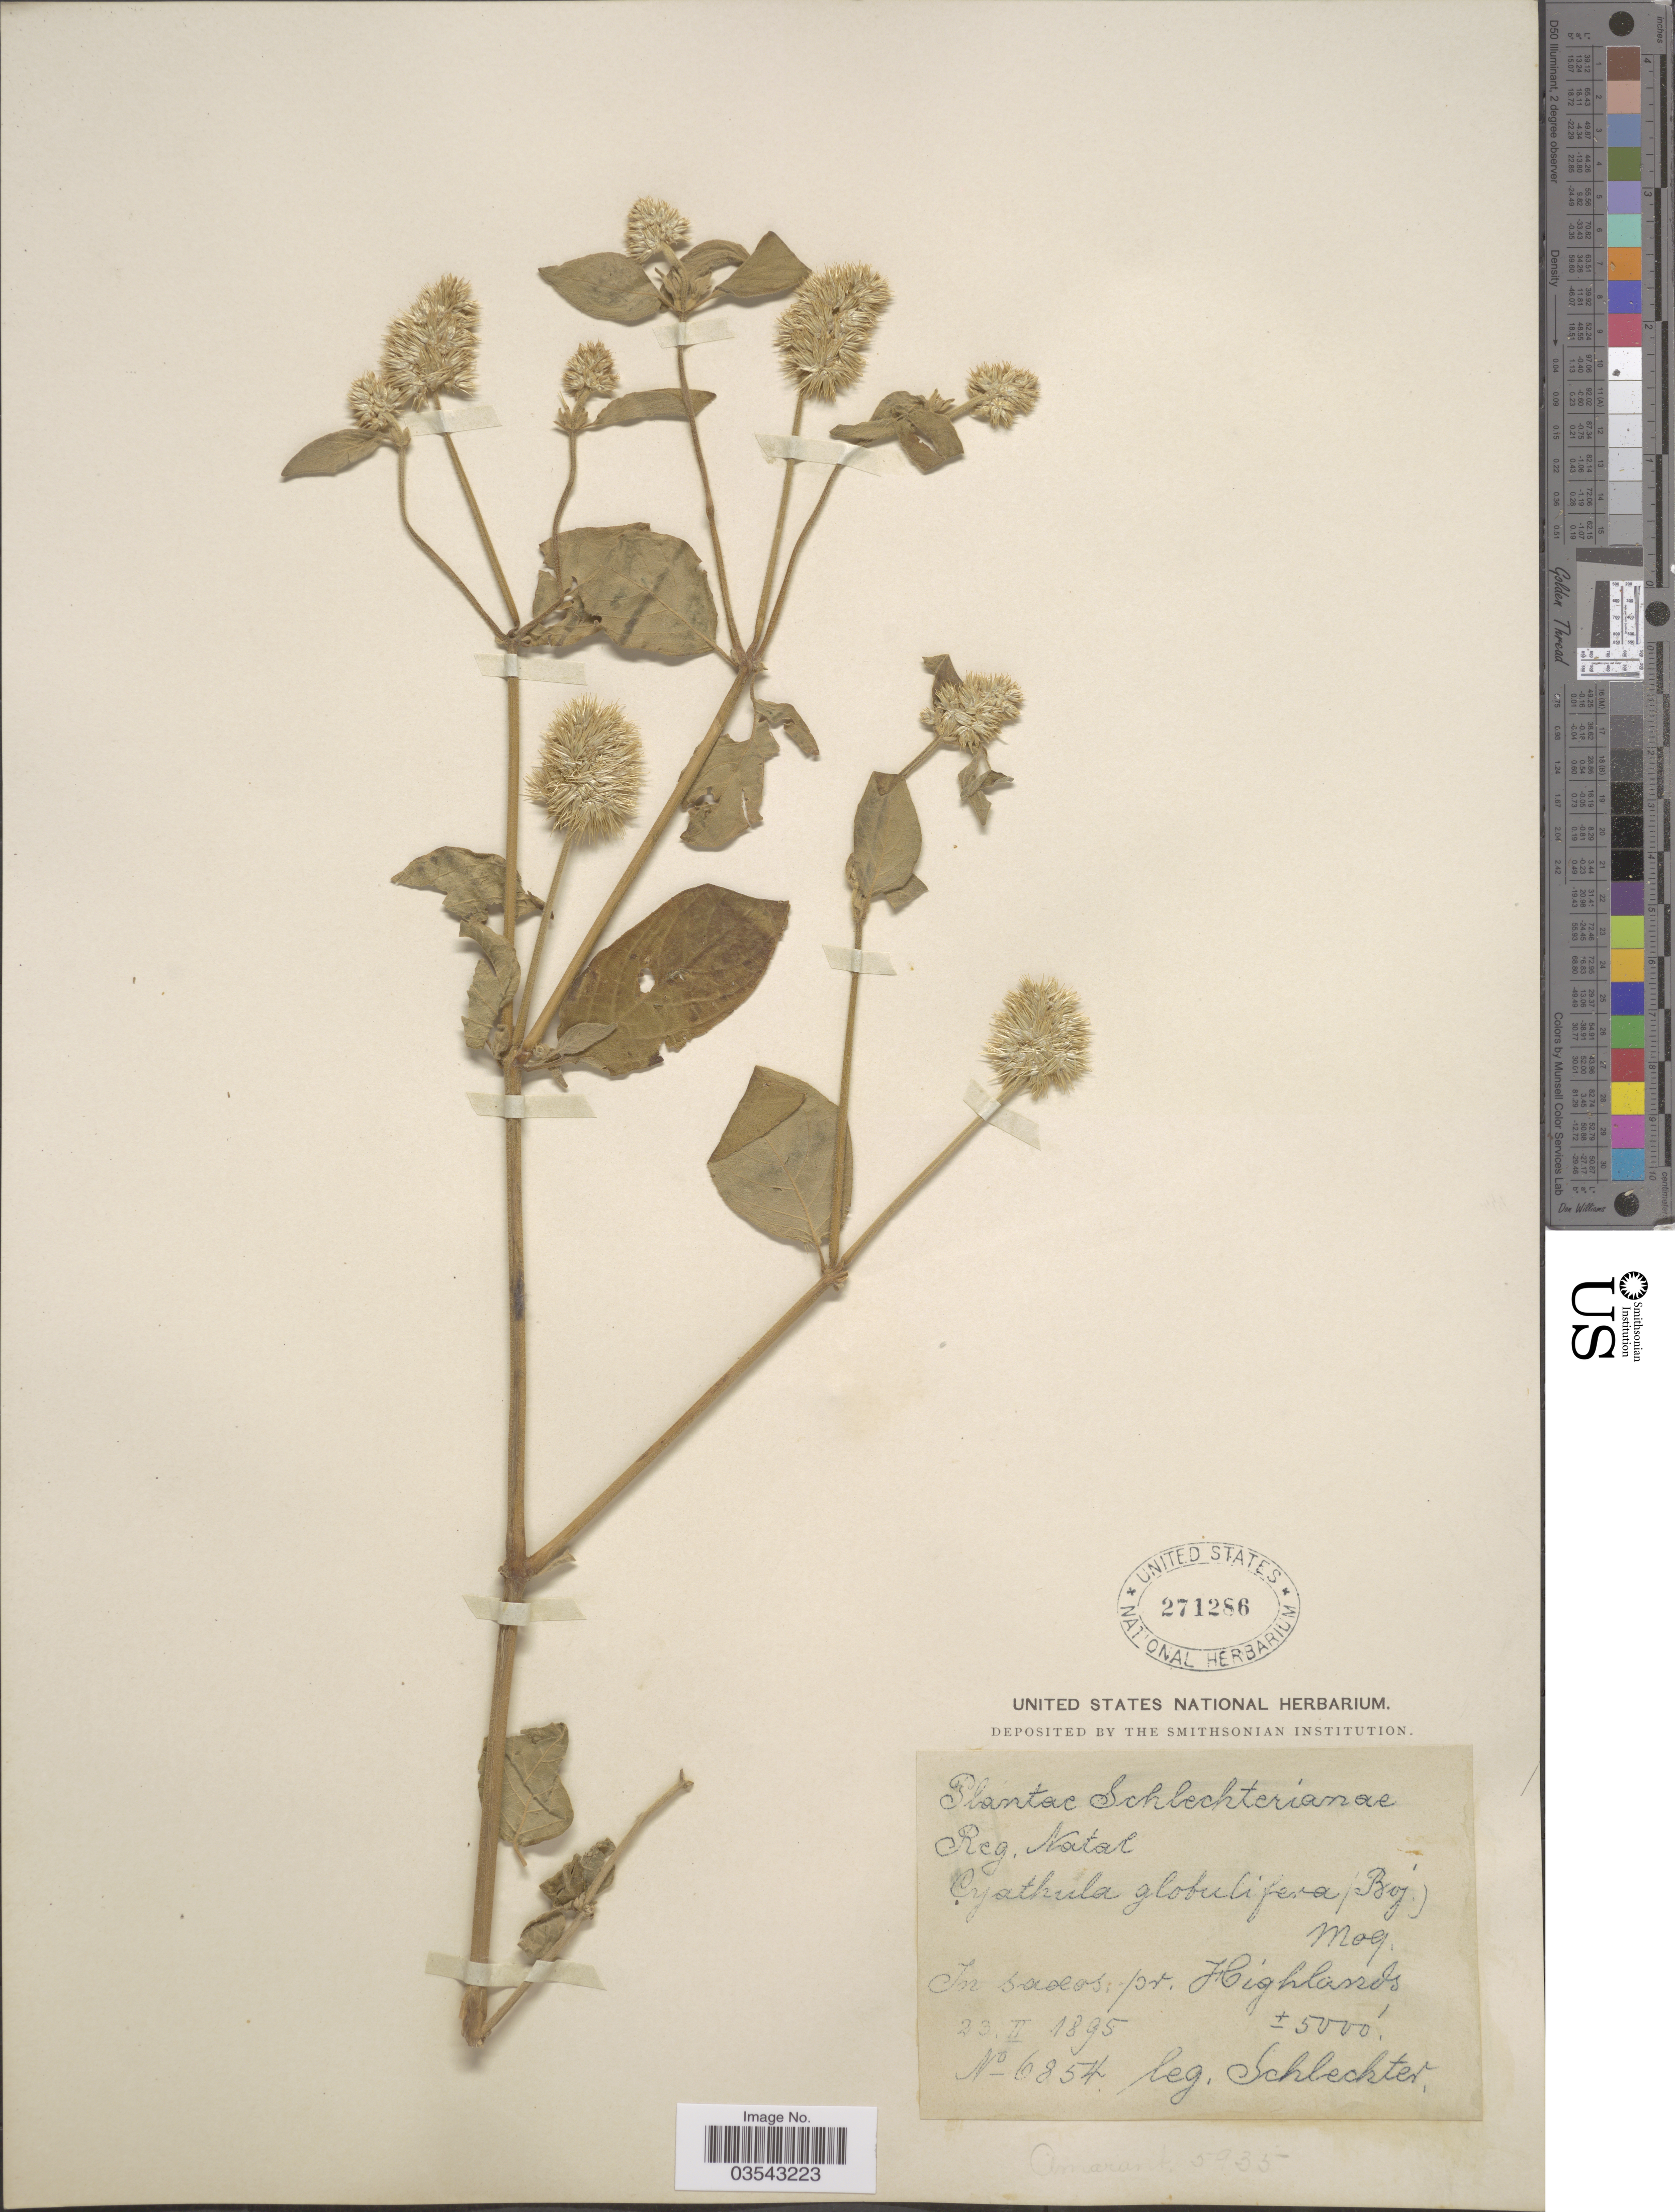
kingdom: Plantae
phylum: Tracheophyta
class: Magnoliopsida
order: Caryophyllales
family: Amaranthaceae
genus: Cyathula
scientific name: Cyathula globulifera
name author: Moq.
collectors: Schlechter, --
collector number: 6854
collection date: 1895-02-23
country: South Africa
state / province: KwaZulu-Natal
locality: Reg. Natal. In saxos. pr. Highlands.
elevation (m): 1524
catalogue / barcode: US 271286